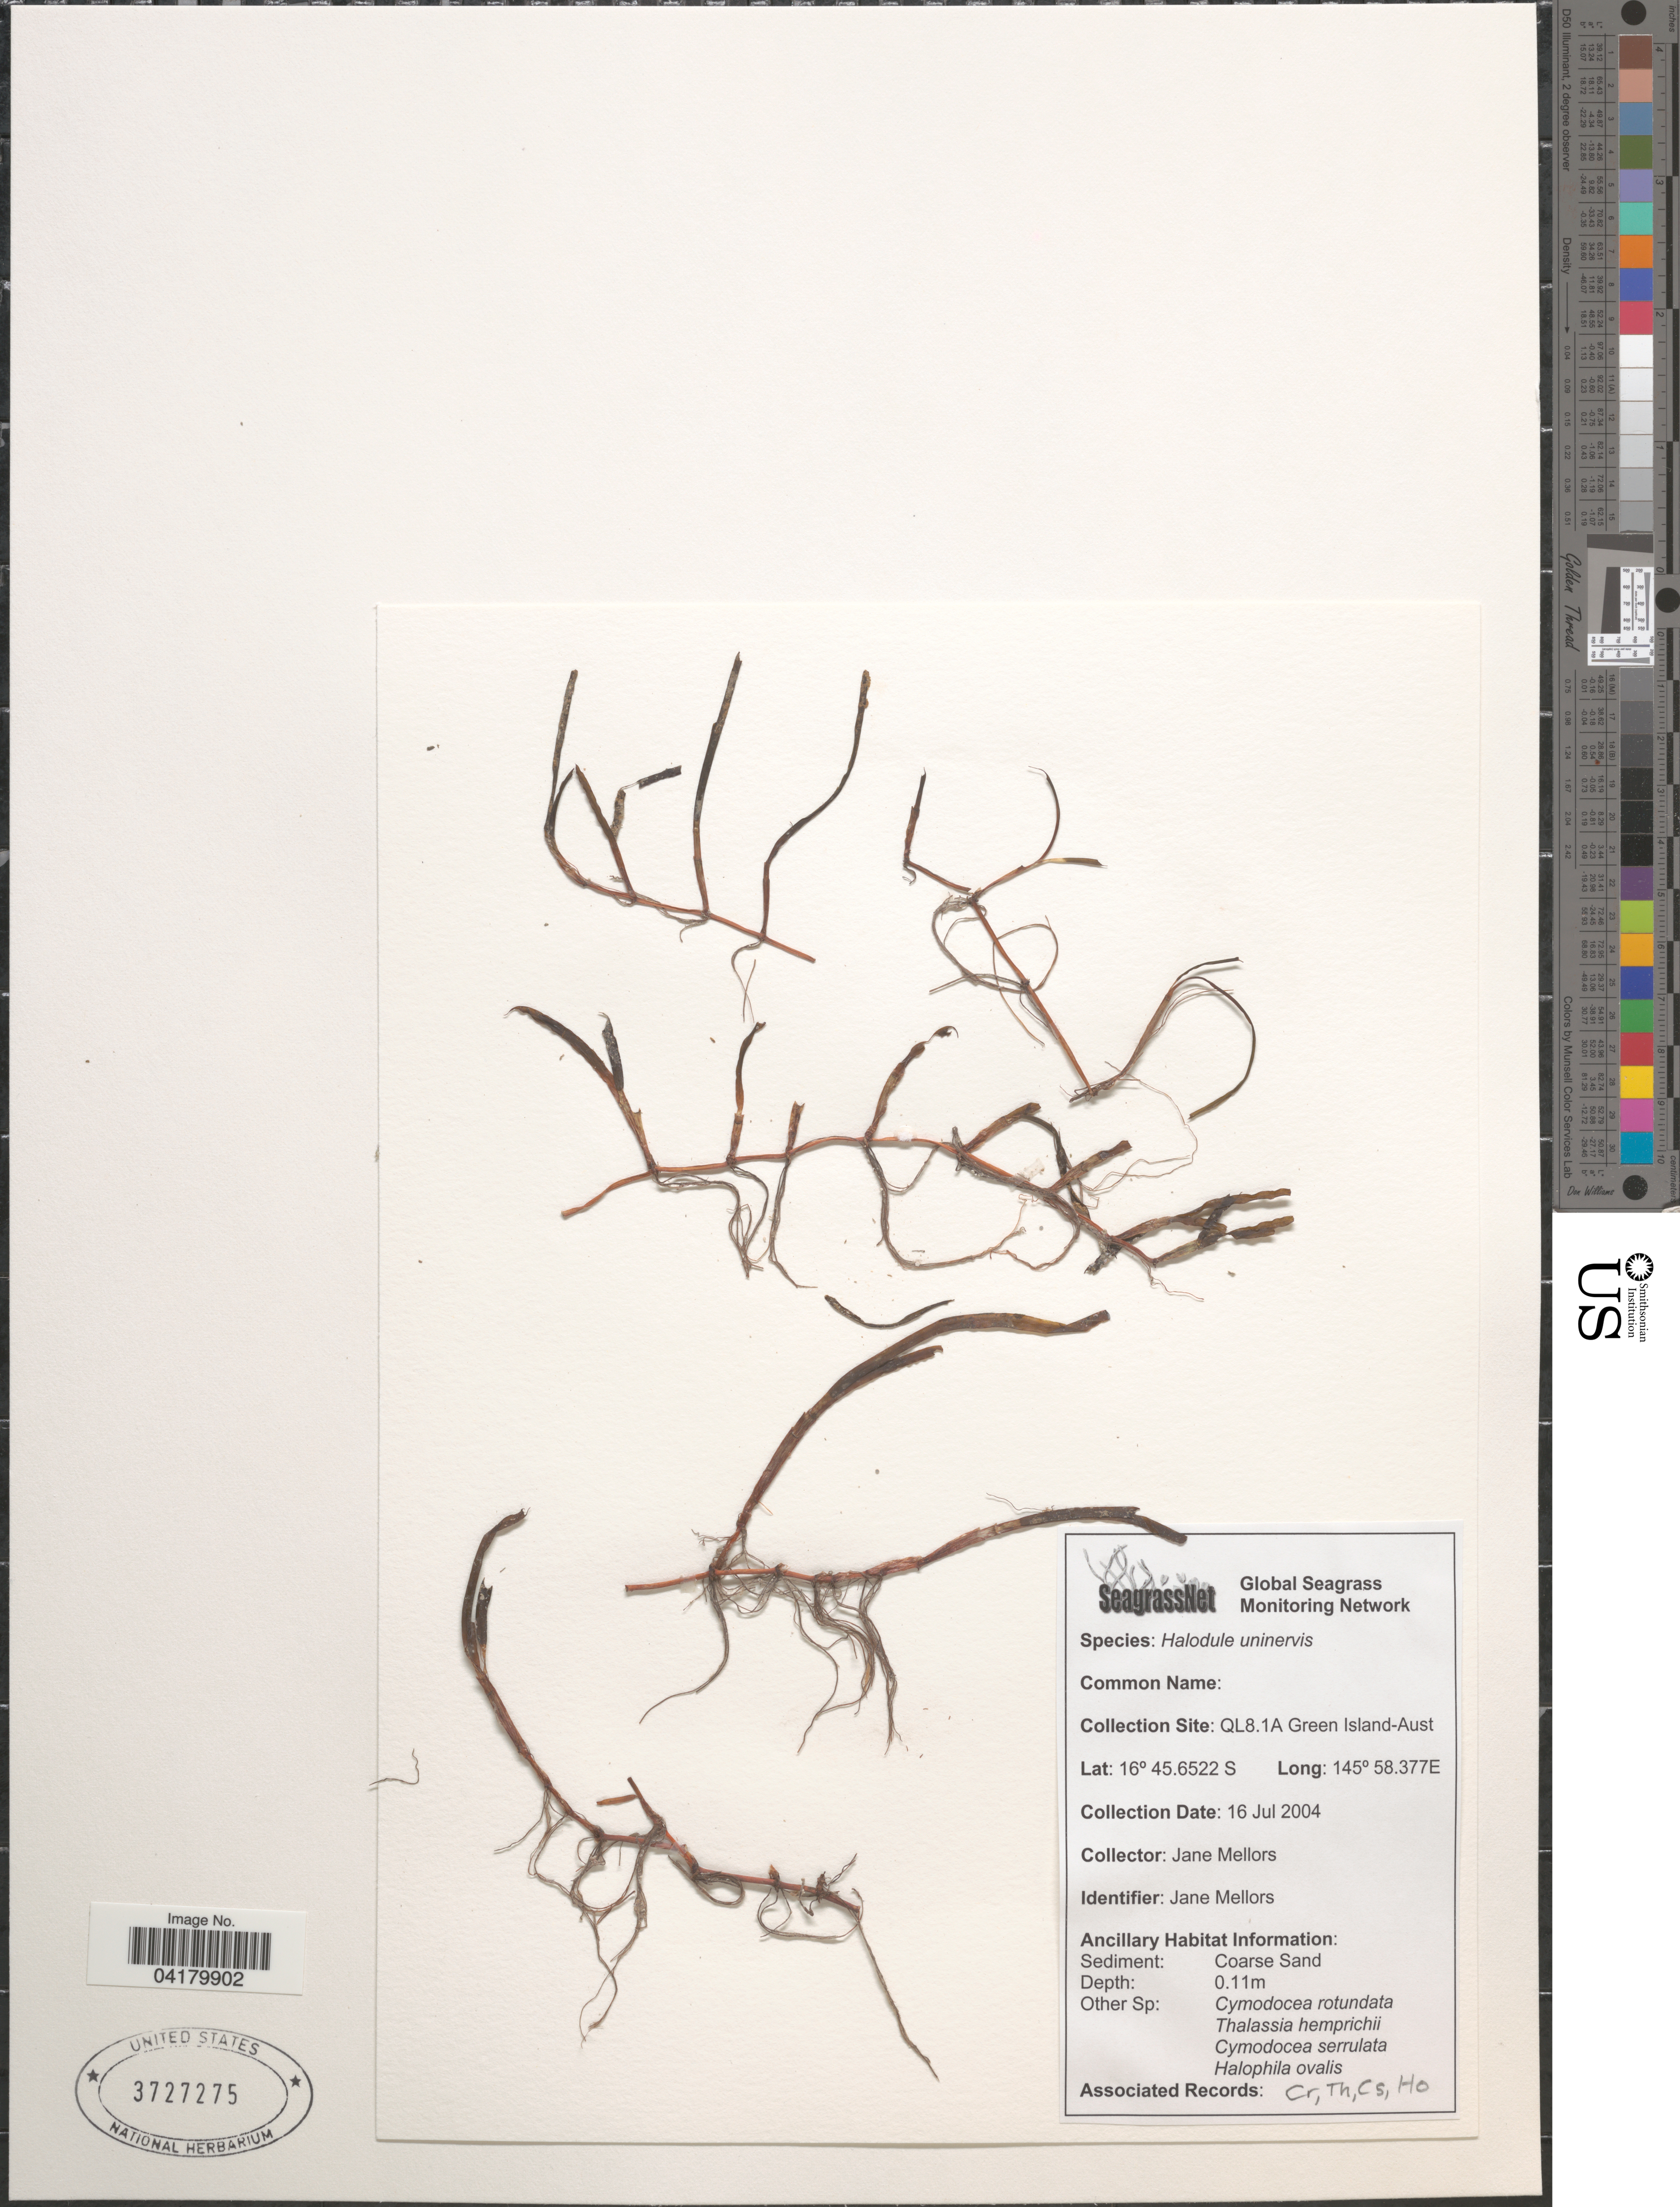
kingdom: Plantae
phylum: Tracheophyta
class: Liliopsida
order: Alismatales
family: Cymodoceaceae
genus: Halodule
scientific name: Halodule uninervis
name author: (Forssk.) Asch.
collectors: J. Mellors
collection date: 2004-07-16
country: Australia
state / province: Queensland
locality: Collection Site: QL8.1A Green Island.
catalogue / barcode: US 3727275